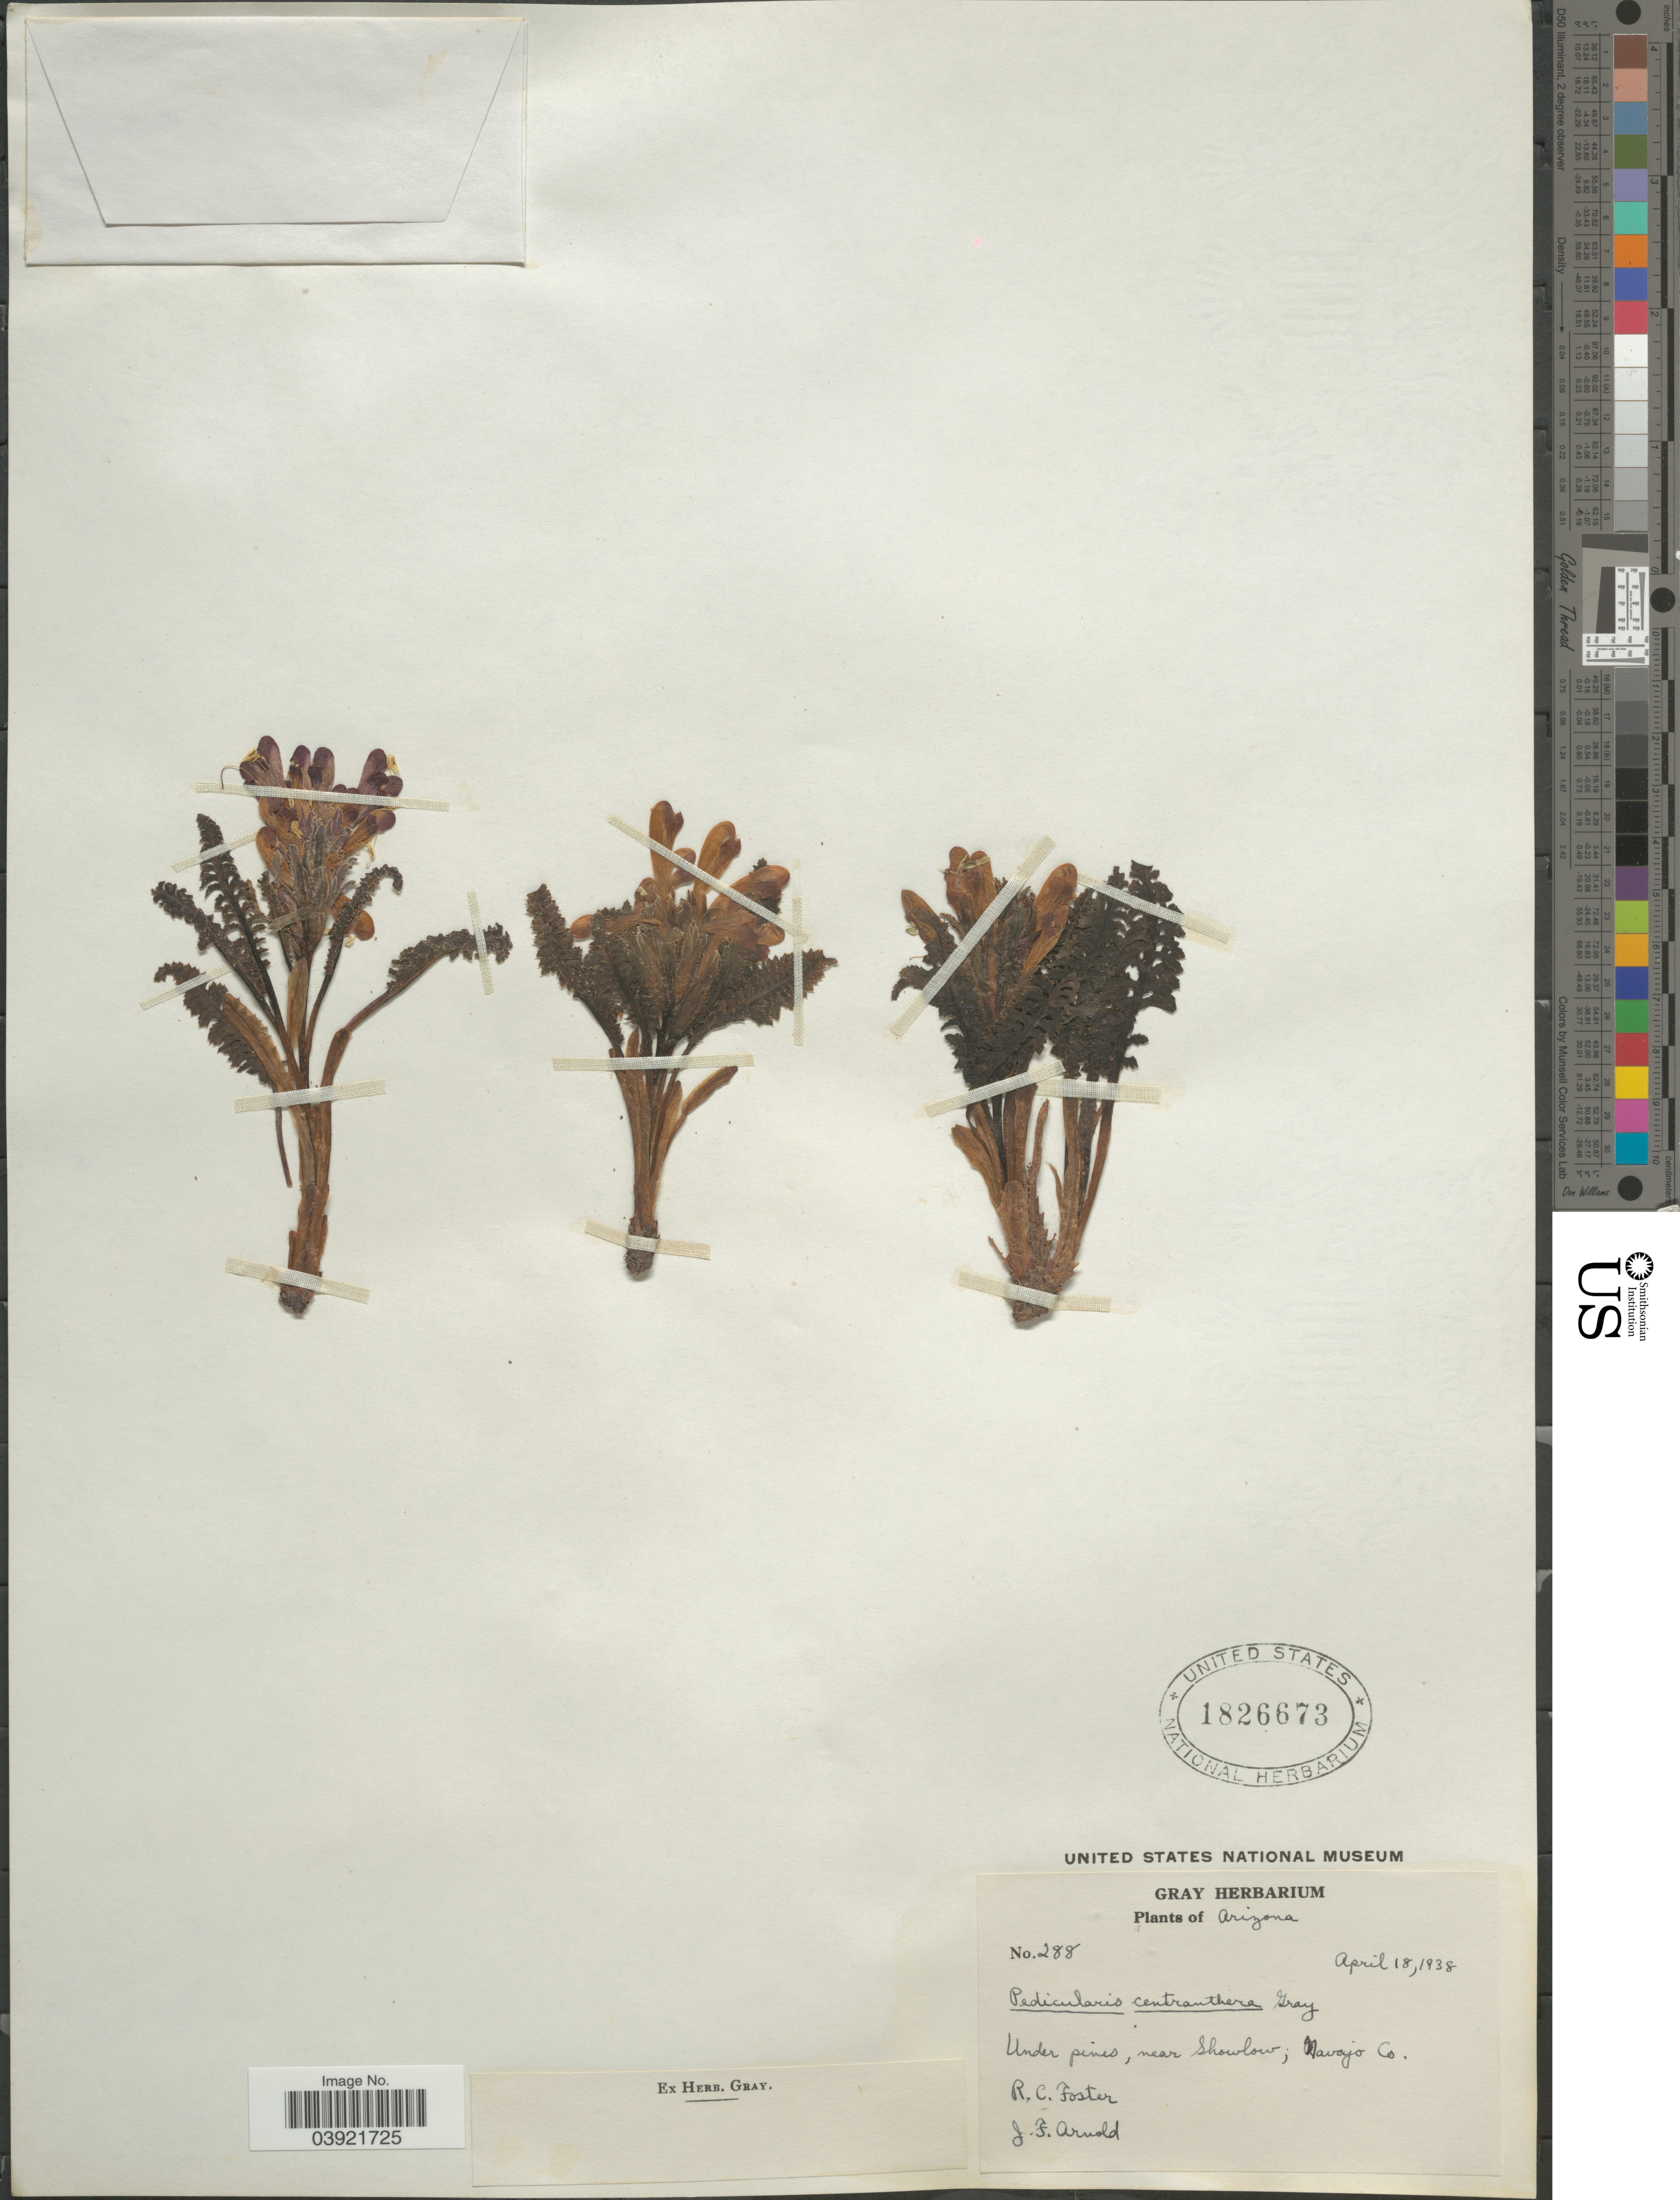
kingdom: Plantae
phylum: Tracheophyta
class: Magnoliopsida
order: Lamiales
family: Orobanchaceae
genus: Pedicularis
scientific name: Pedicularis centranthera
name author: A. Gray in Emory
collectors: J. F. Arnold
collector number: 288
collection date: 1938-04-18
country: United States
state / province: Arizona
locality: Navajo Co.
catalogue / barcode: US 1826673